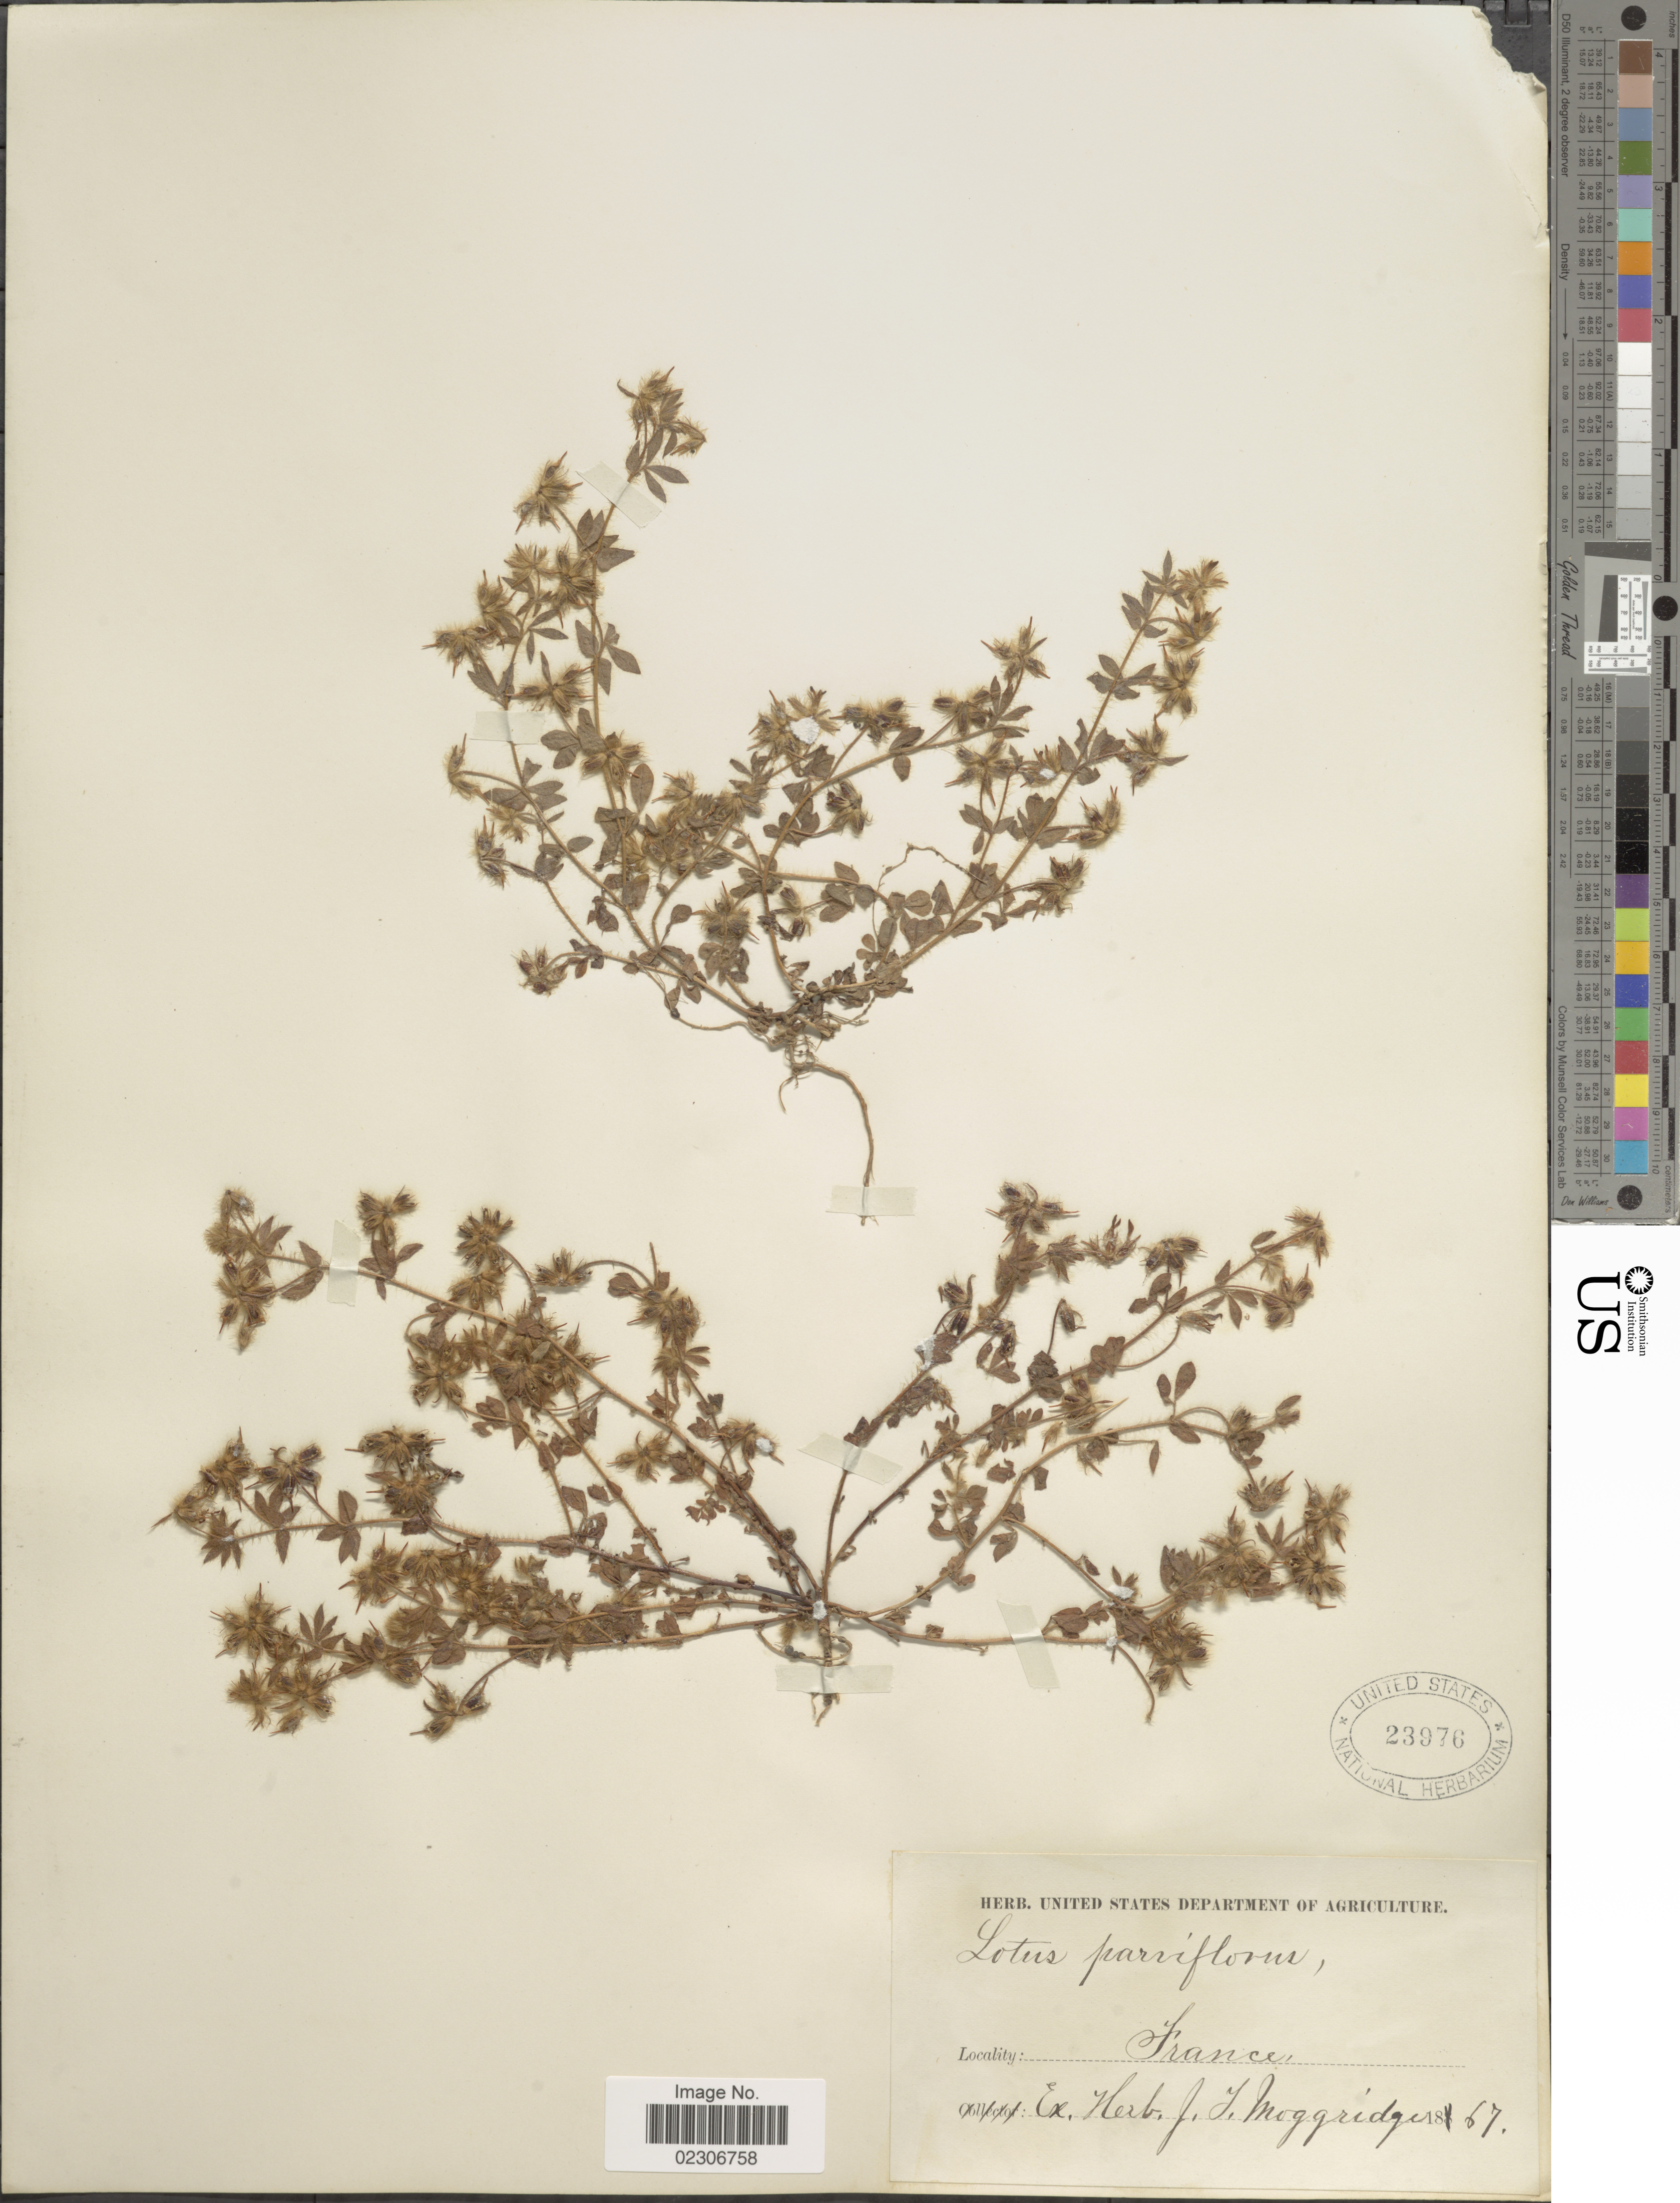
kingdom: Plantae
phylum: Tracheophyta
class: Magnoliopsida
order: Fabales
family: Fabaceae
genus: Lotus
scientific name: Lotus parviflorus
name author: Desf.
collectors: ex herb. J.T. Moggridge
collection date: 1867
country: France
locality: France.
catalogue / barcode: US 23976